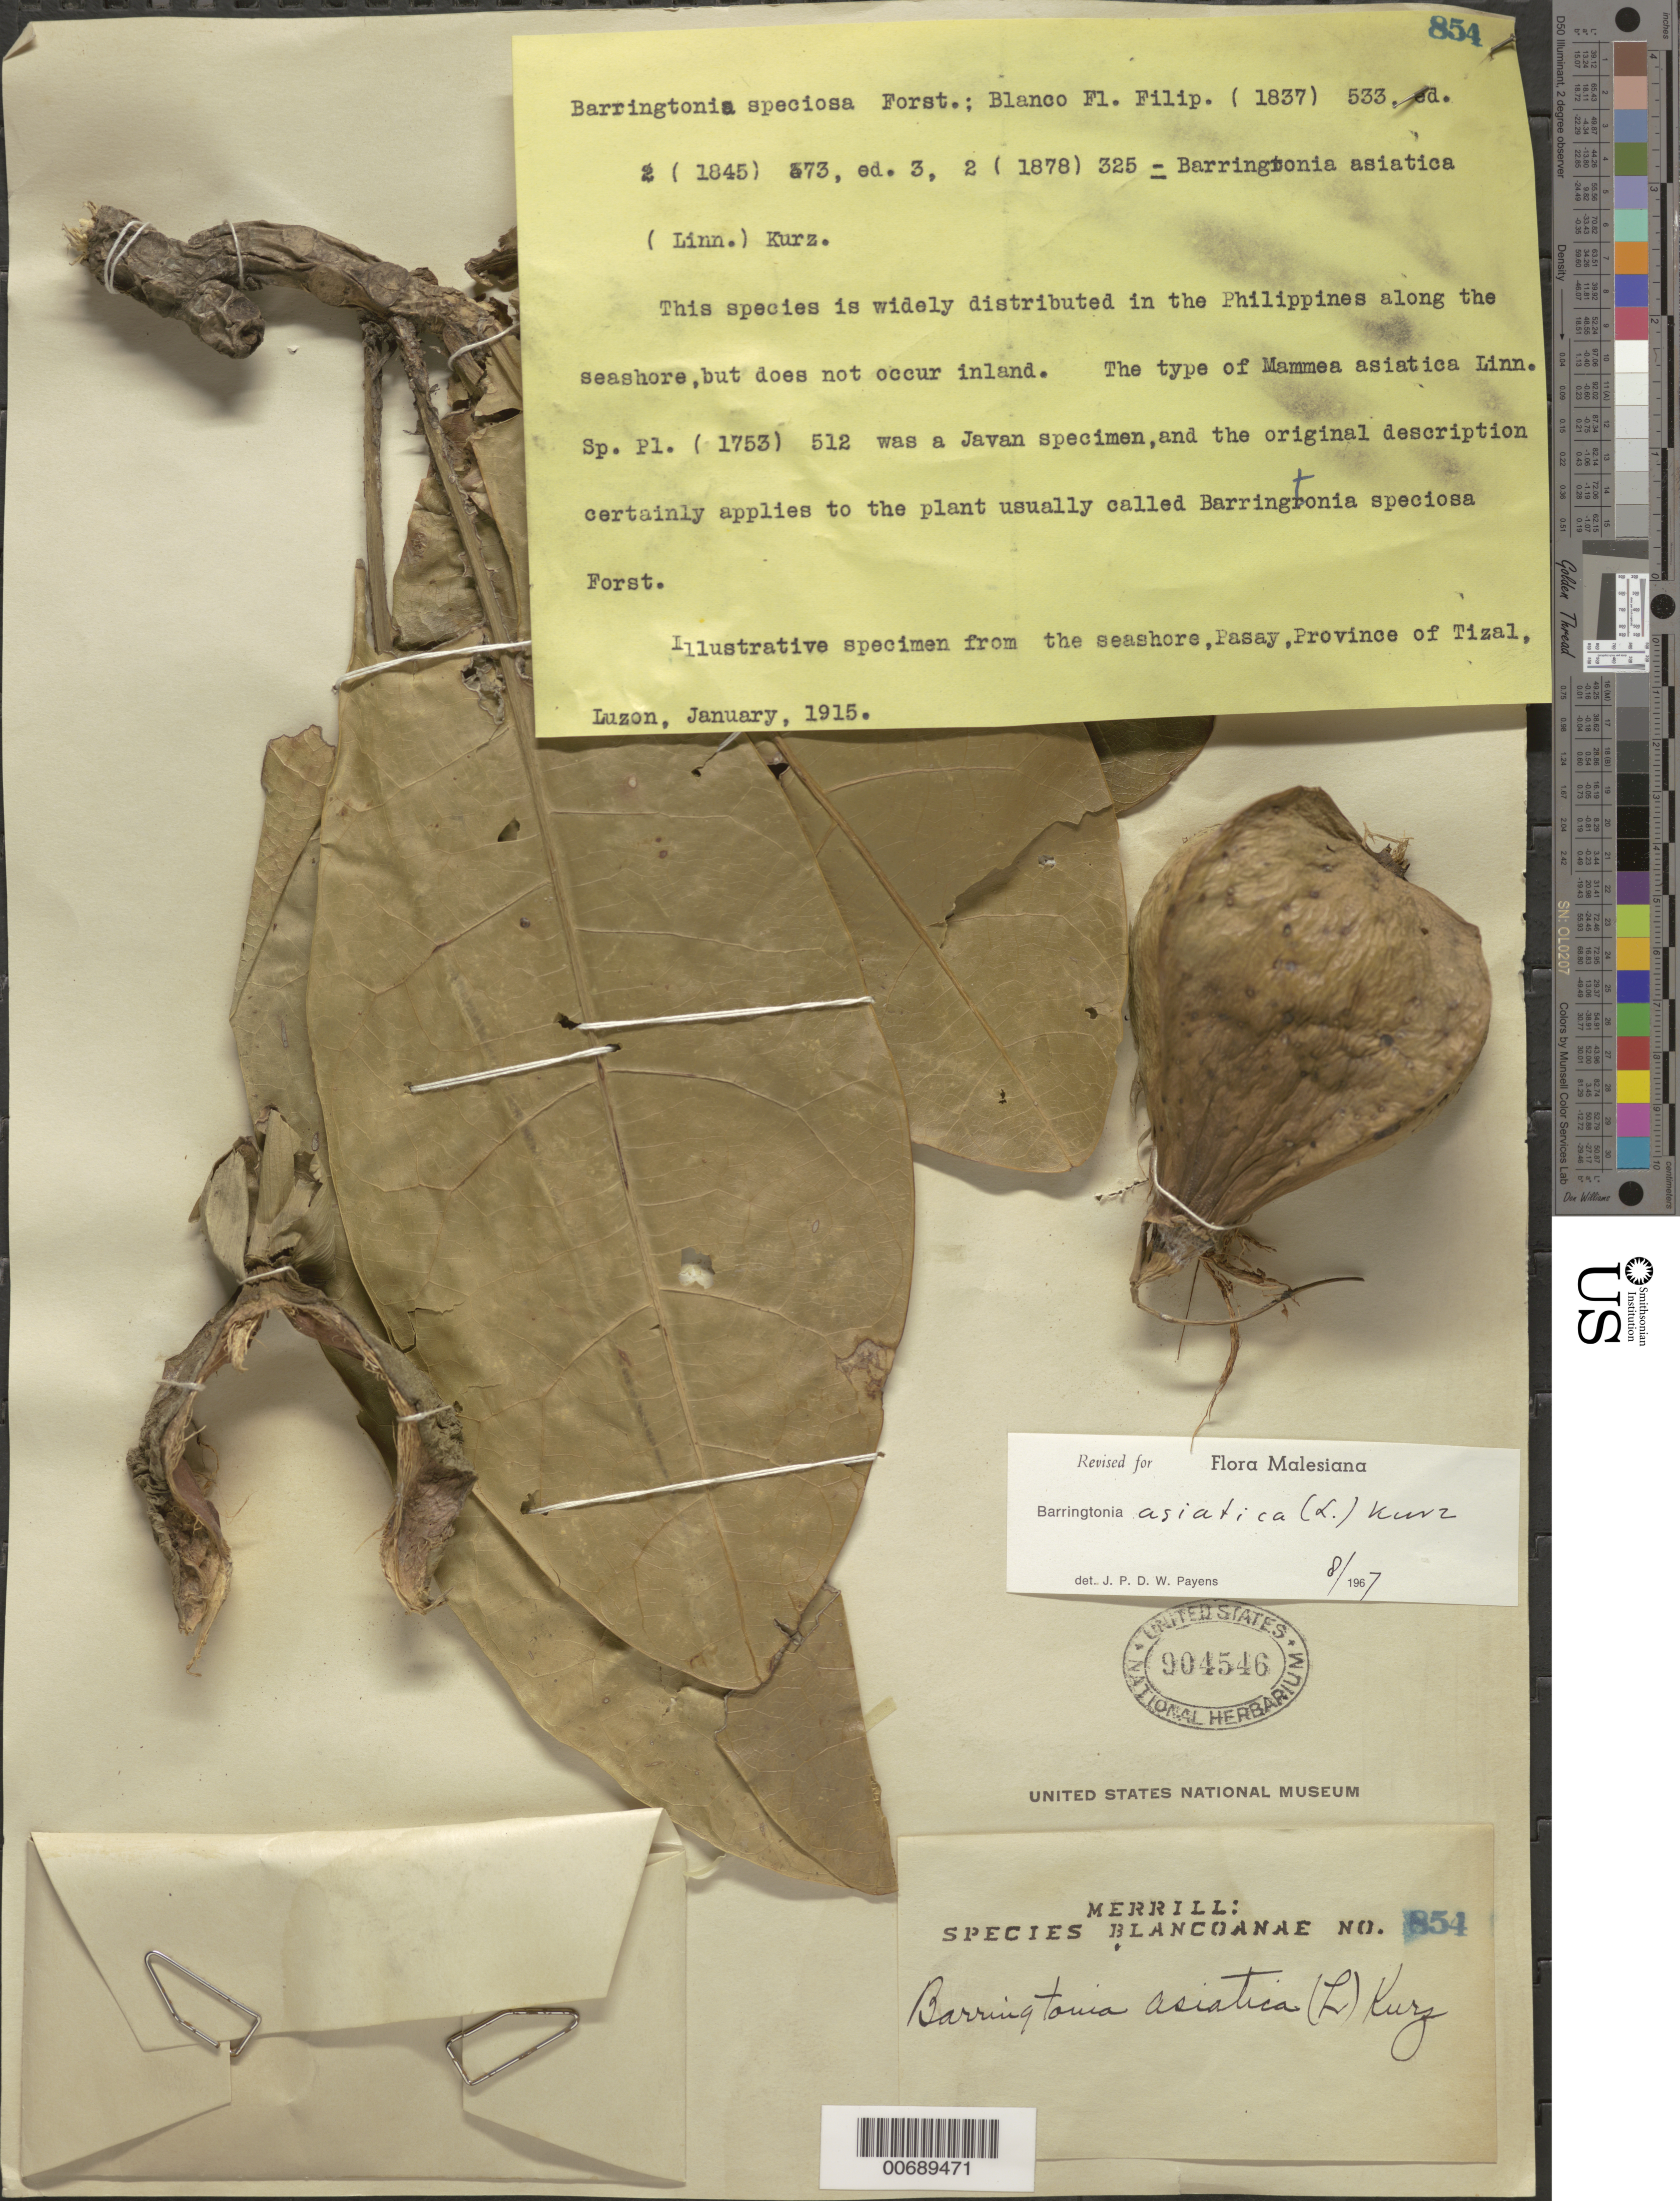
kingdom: Plantae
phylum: Tracheophyta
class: Magnoliopsida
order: Ericales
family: Lecythidaceae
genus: Barringtonia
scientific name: Barringtonia asiatica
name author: (L.) Kurz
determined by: Payens, J. P. D. W.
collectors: E. D. Merrill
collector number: Sp. Blancoan. 0854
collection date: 1915-01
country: Philippines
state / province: National Capital Region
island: Luzon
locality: Pasay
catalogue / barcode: US 904546